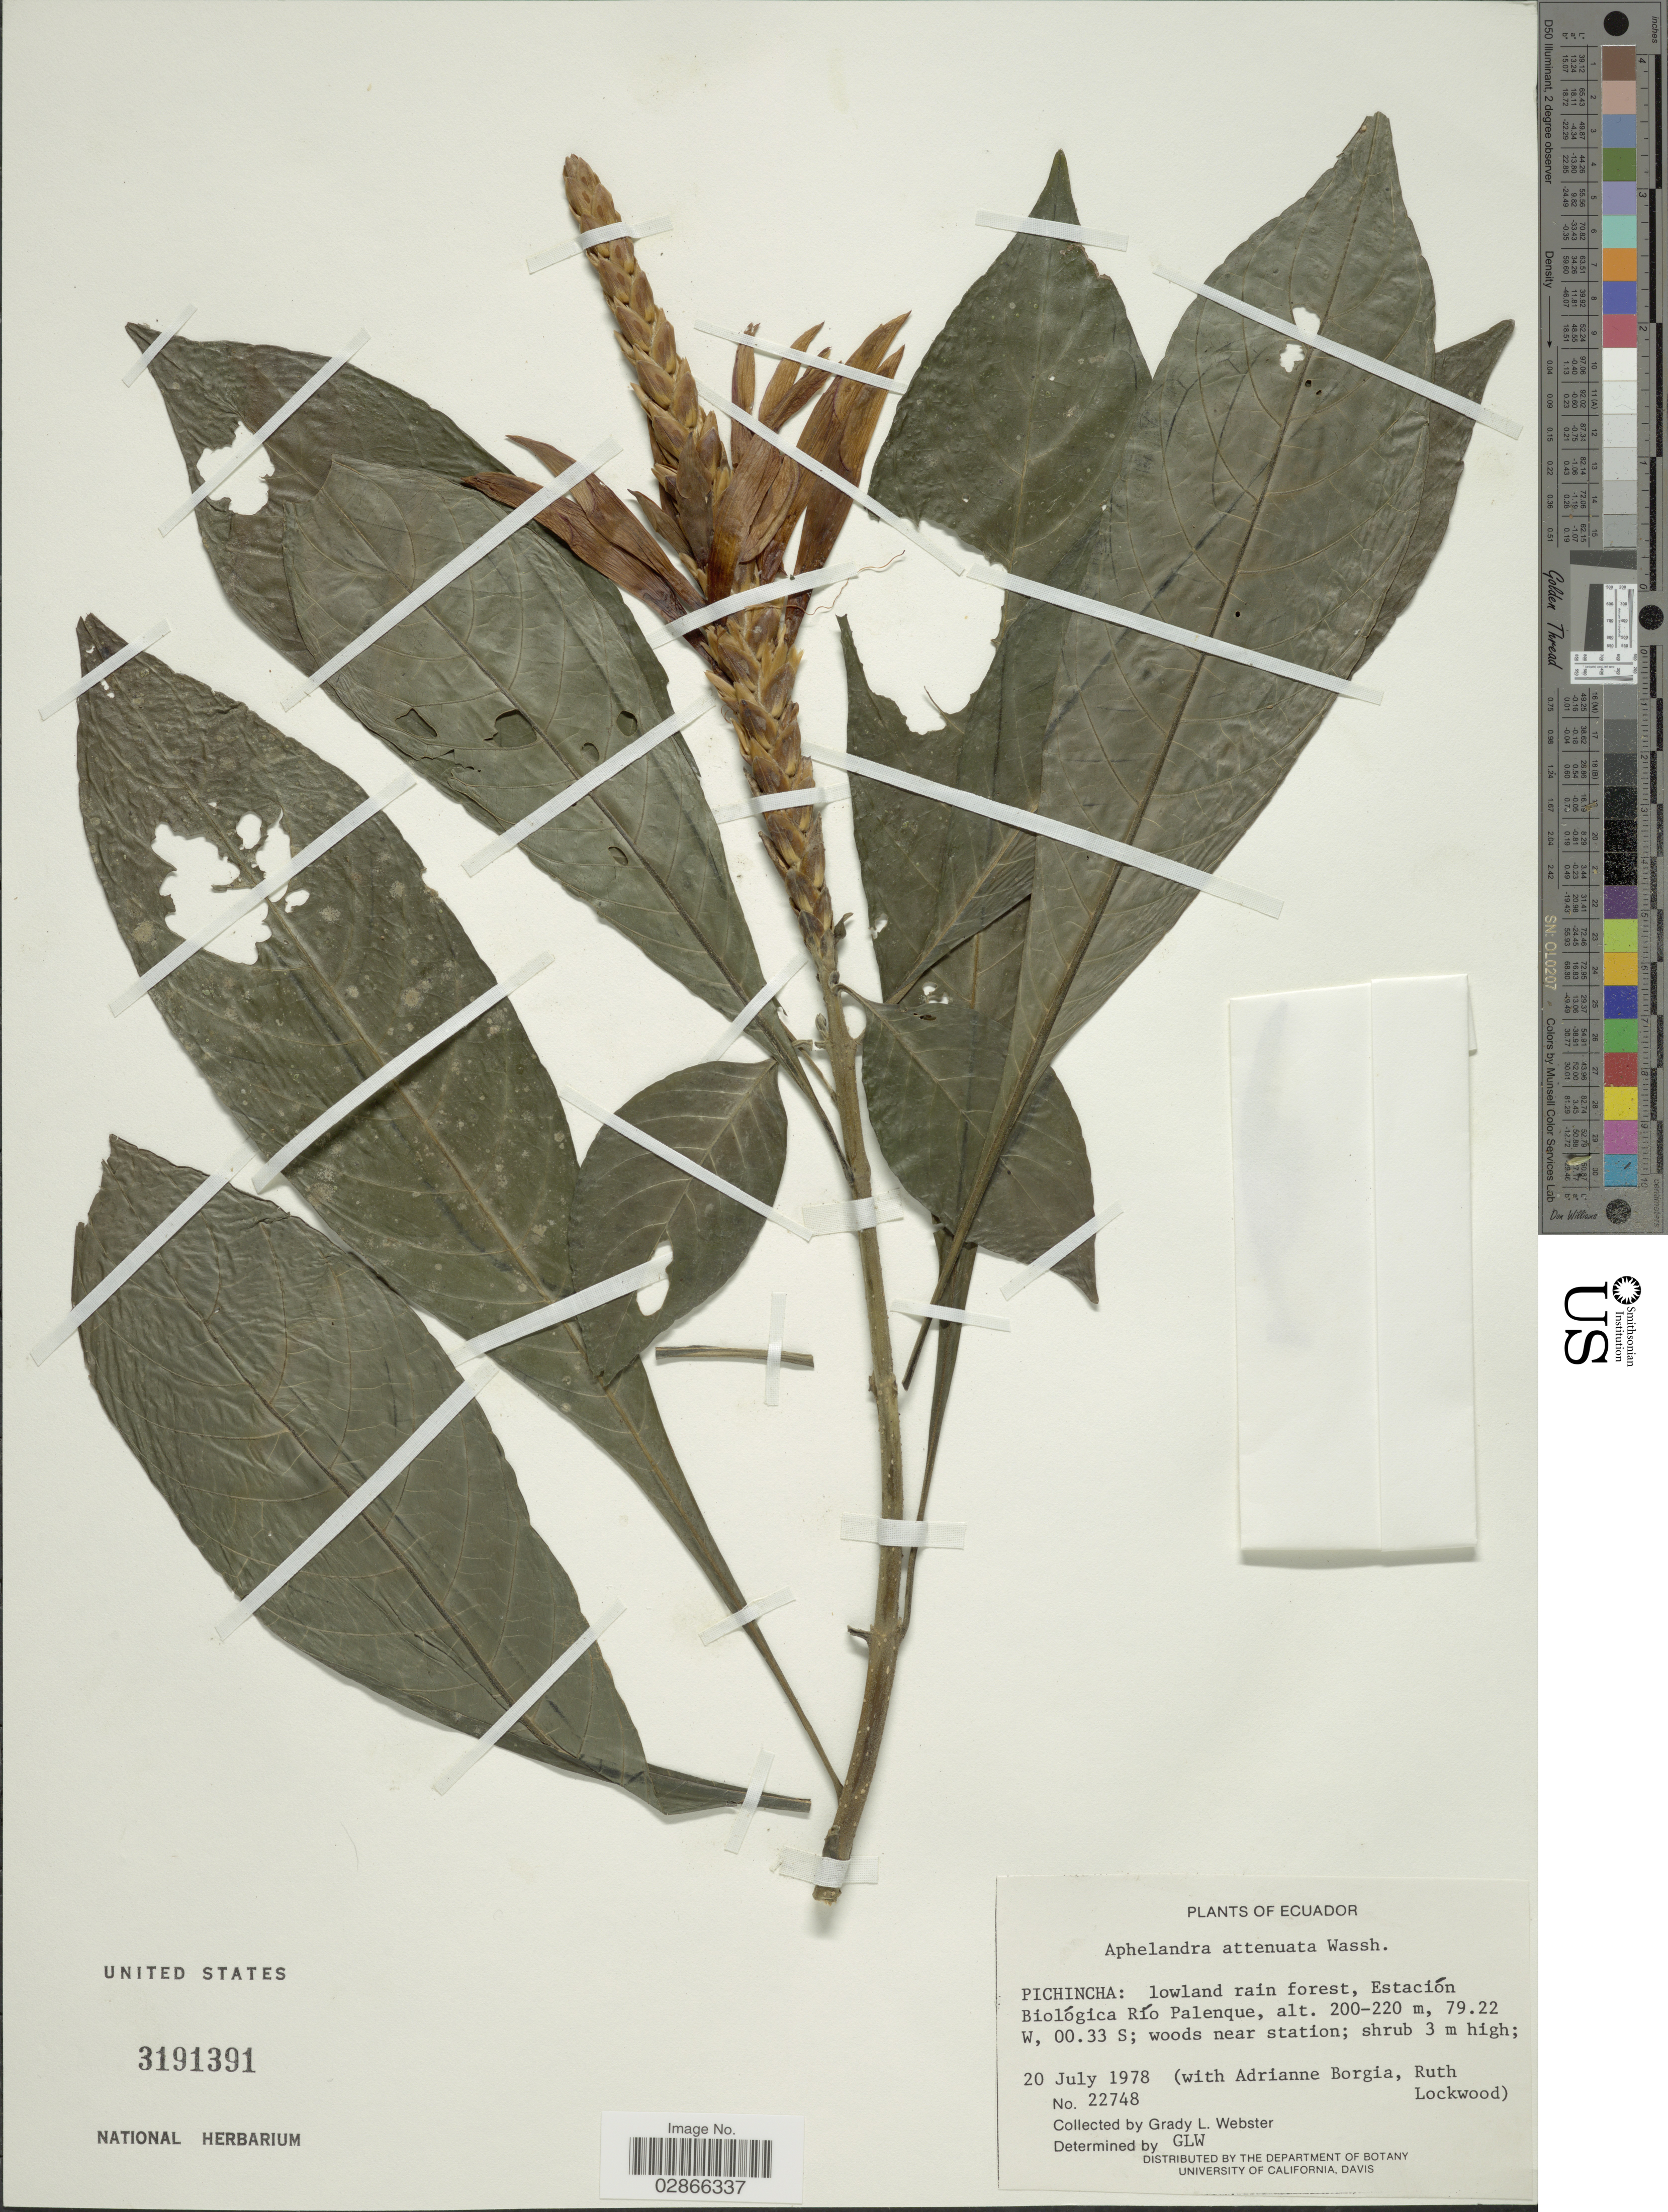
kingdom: Plantae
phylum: Tracheophyta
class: Magnoliopsida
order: Lamiales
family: Acanthaceae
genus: Aphelandra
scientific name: Aphelandra attenuata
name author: Wassh.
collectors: G. L. Webster, A. Borgia & R. Lockwood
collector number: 22748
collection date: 1978-07-20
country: Ecuador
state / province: Pichincha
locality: Lowland rain forest, Estación Biológica Río Palenque.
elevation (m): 200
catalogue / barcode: US 3191391